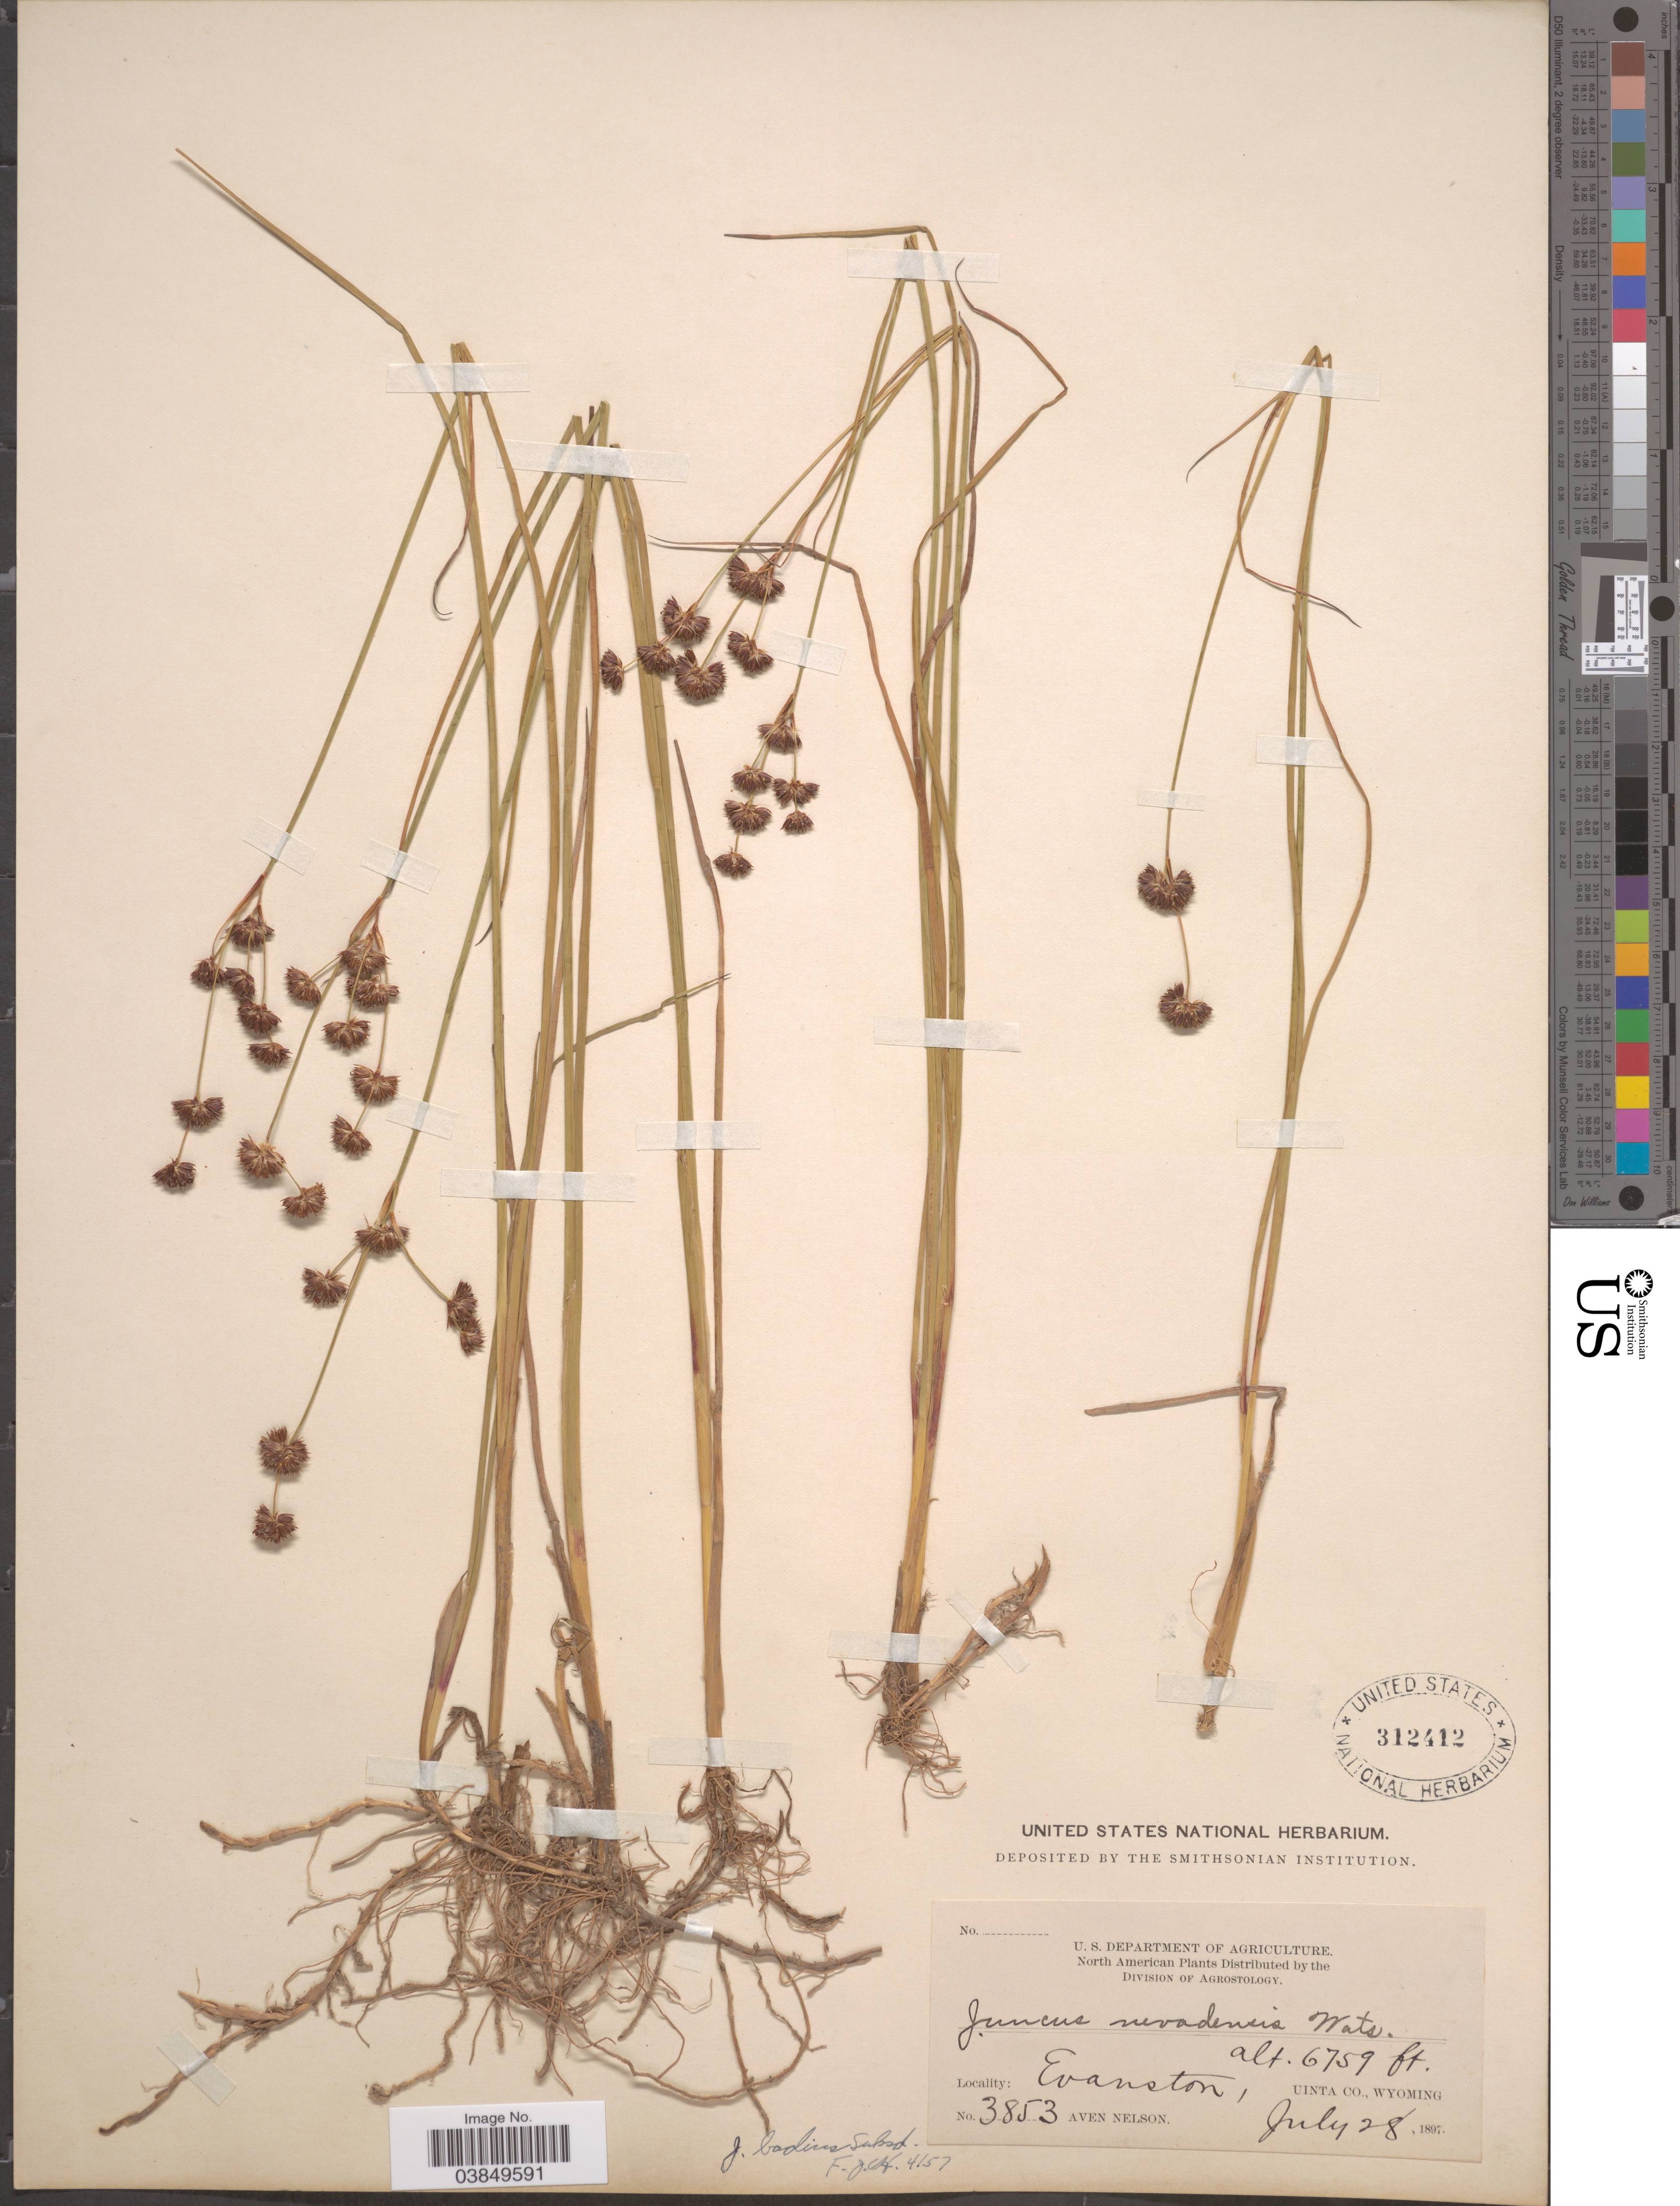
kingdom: Plantae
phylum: Tracheophyta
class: Liliopsida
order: Poales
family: Juncaceae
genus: Juncus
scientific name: Juncus badius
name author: Suksd.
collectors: A. Nelson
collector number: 3853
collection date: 1897-07-28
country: United States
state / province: Wyoming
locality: Evanston, Uinta Co.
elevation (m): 2060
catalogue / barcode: US 312412